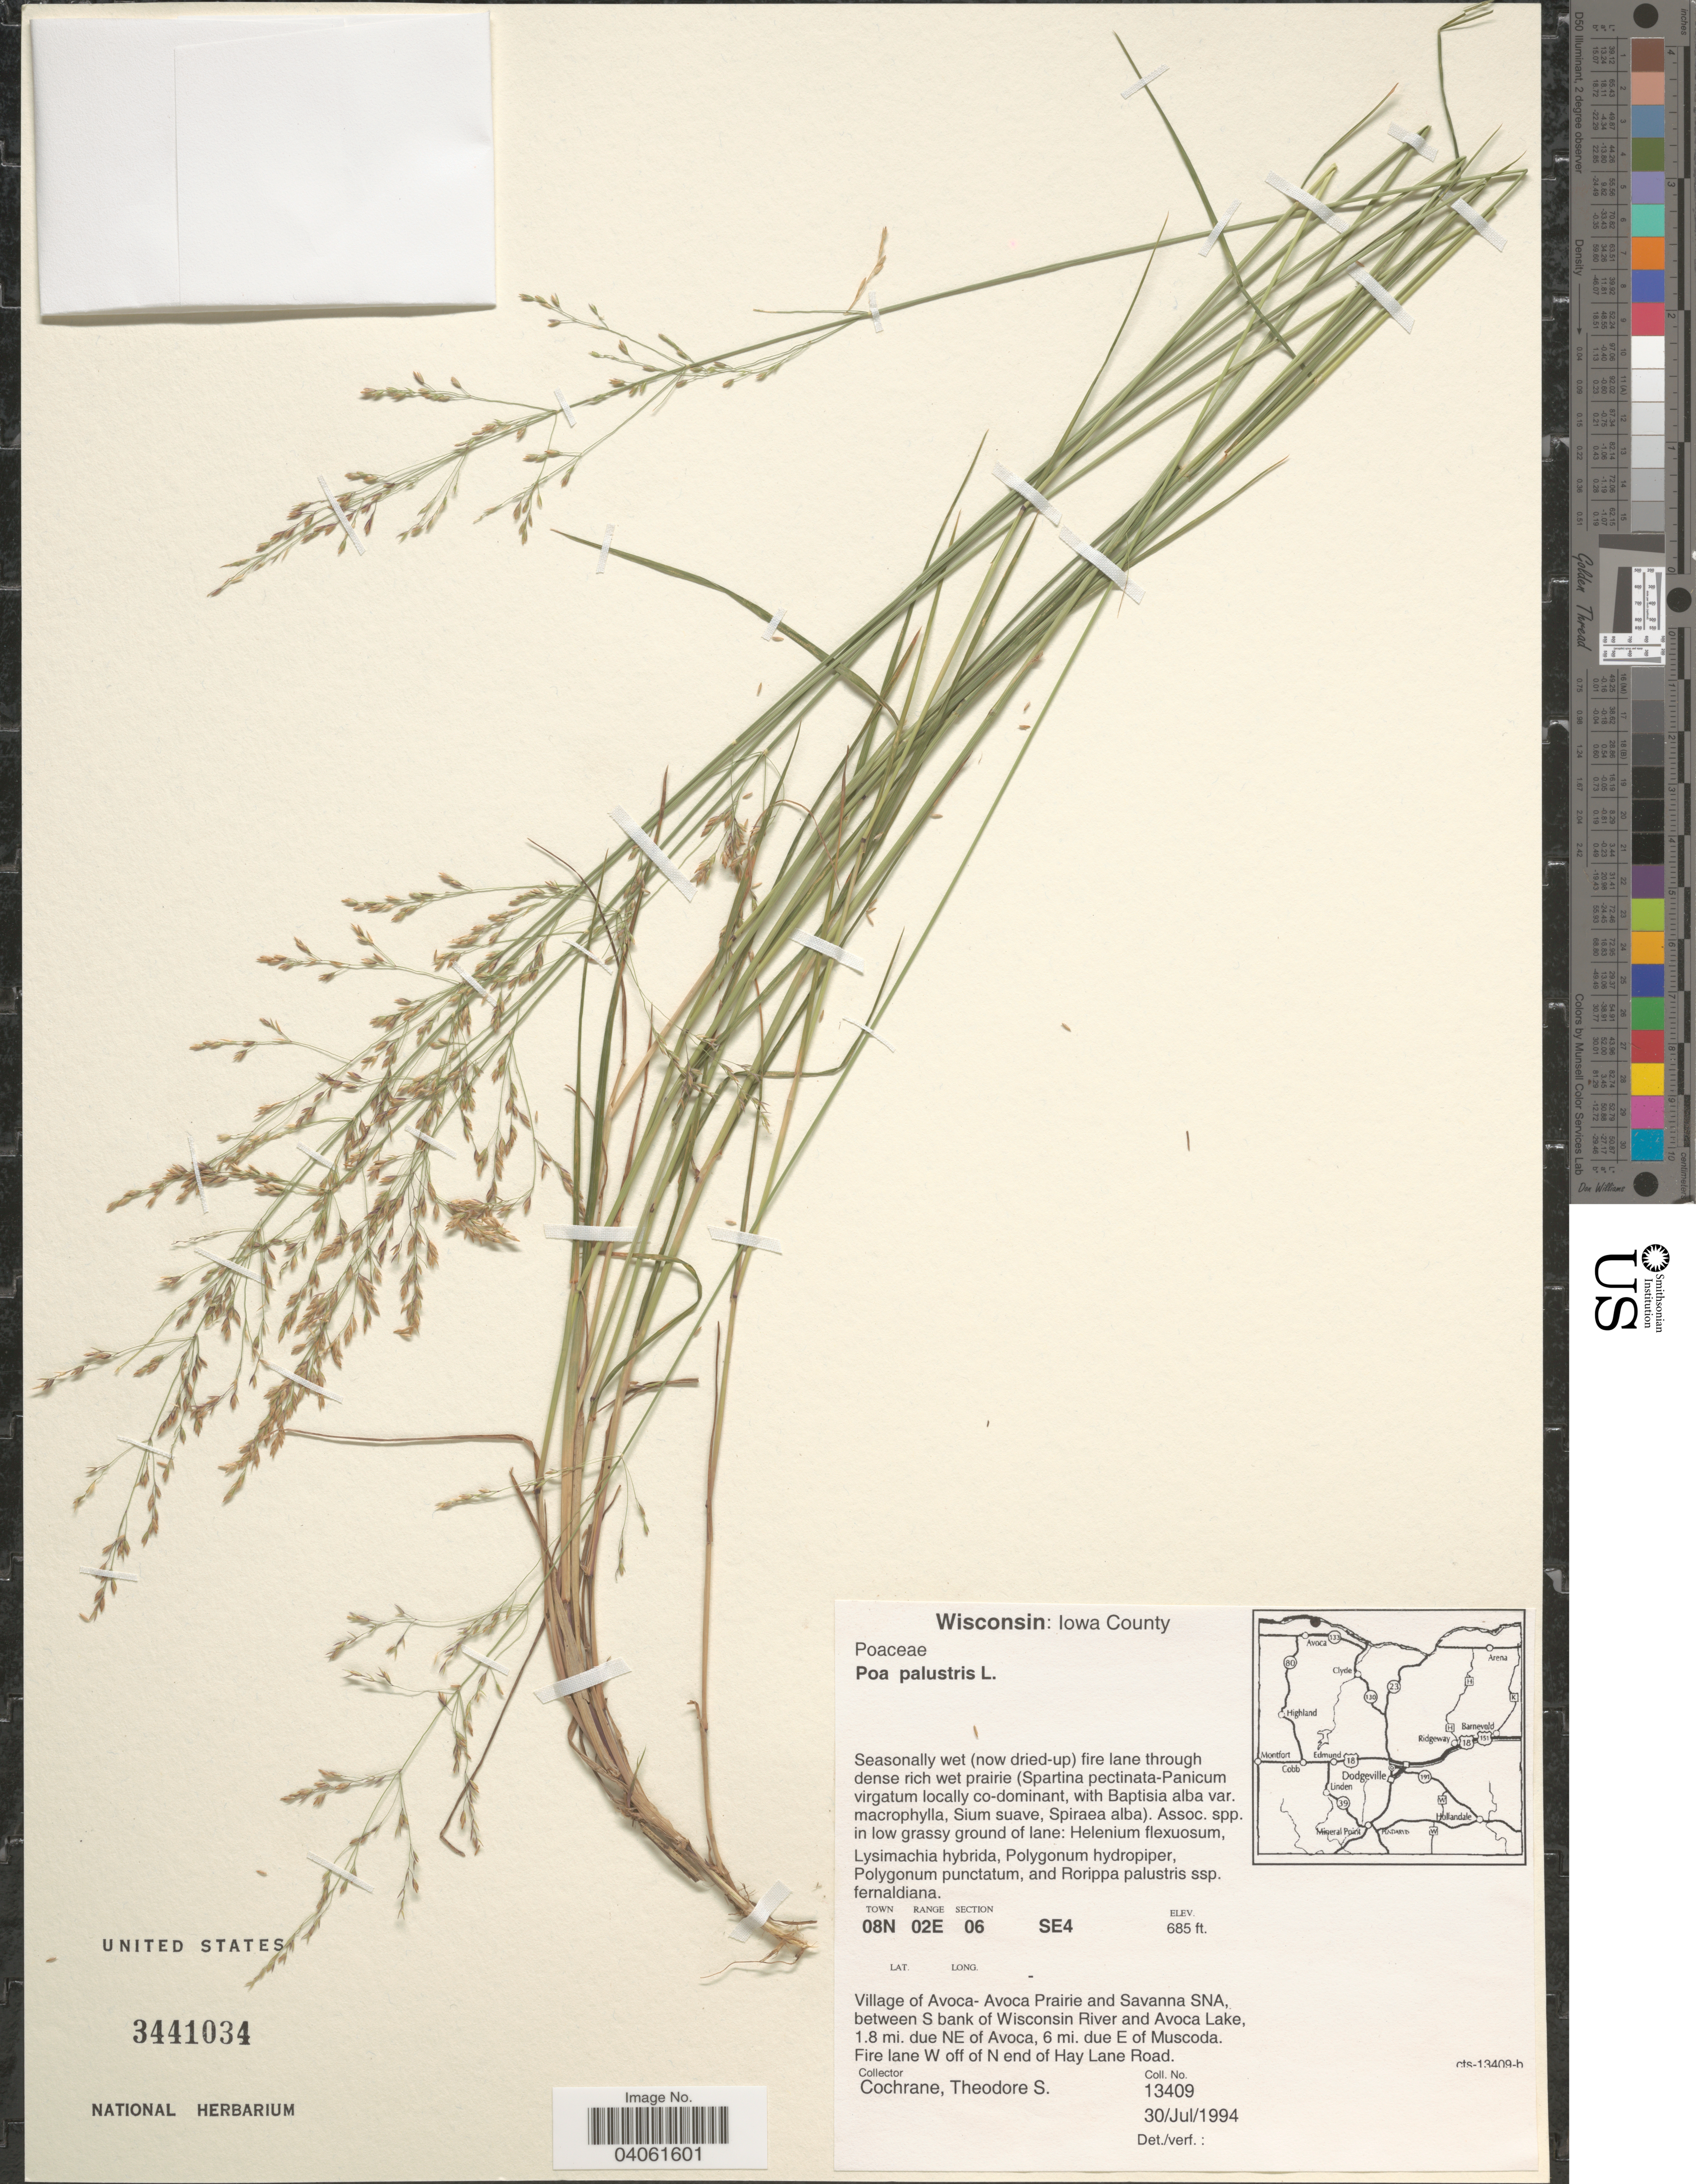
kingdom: Plantae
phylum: Tracheophyta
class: Liliopsida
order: Poales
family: Poaceae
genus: Poa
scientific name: Poa palustris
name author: L.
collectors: T. S. Cochrane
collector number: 13409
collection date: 1994-07-30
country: United States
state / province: Wisconsin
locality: Iowa County. Town 08N Range 02E Section 06 SE4. Village of Avoca- Avoca Prairie and Savanna SNA, between S bank of Wisconsin River and Avoca Lake, 1.8 mi. due NE of Avoca, 6 mi. due E of Muscoda. Fire lane W off of N end of Hay Lane Road.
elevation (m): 209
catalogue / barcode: US 3441034